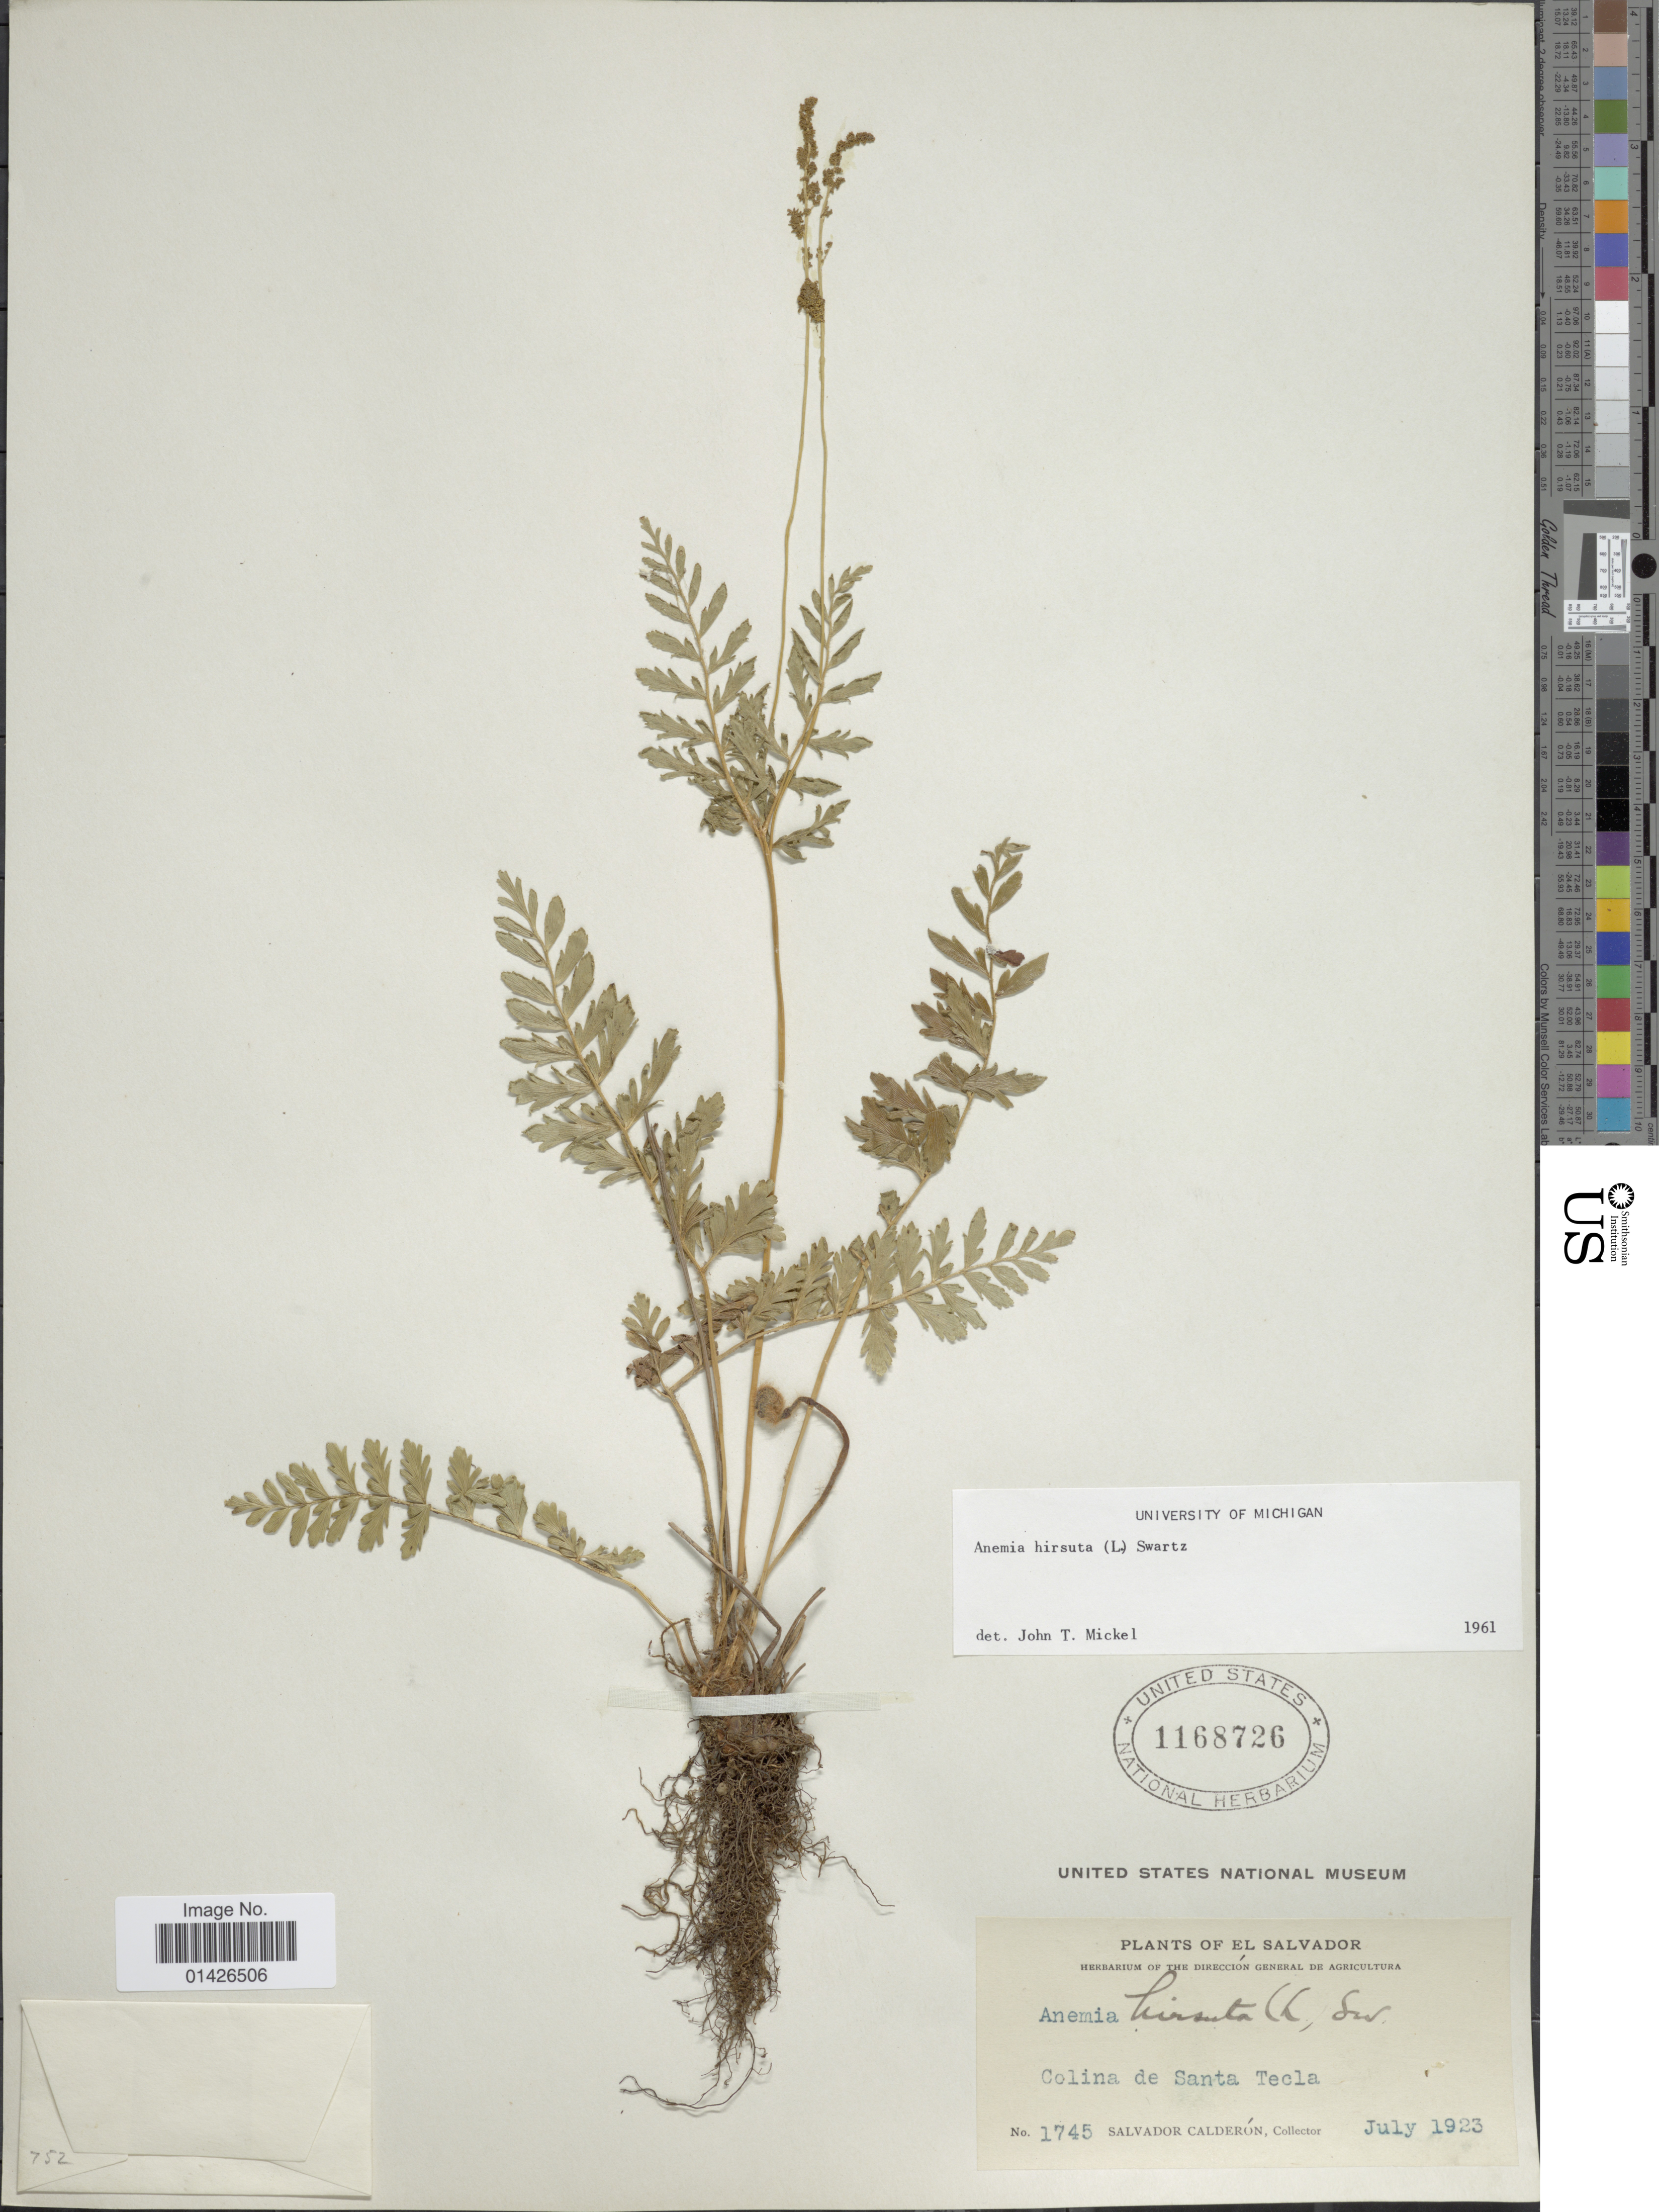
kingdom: Plantae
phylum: Tracheophyta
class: Polypodiopsida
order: Schizaeales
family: Anemiaceae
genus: Anemia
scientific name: Anemia hirsuta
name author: (L.) Sw.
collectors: S. Calderón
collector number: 1745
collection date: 1923-07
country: El Salvador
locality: Colina de Santa Tecla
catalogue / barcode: US 1168726